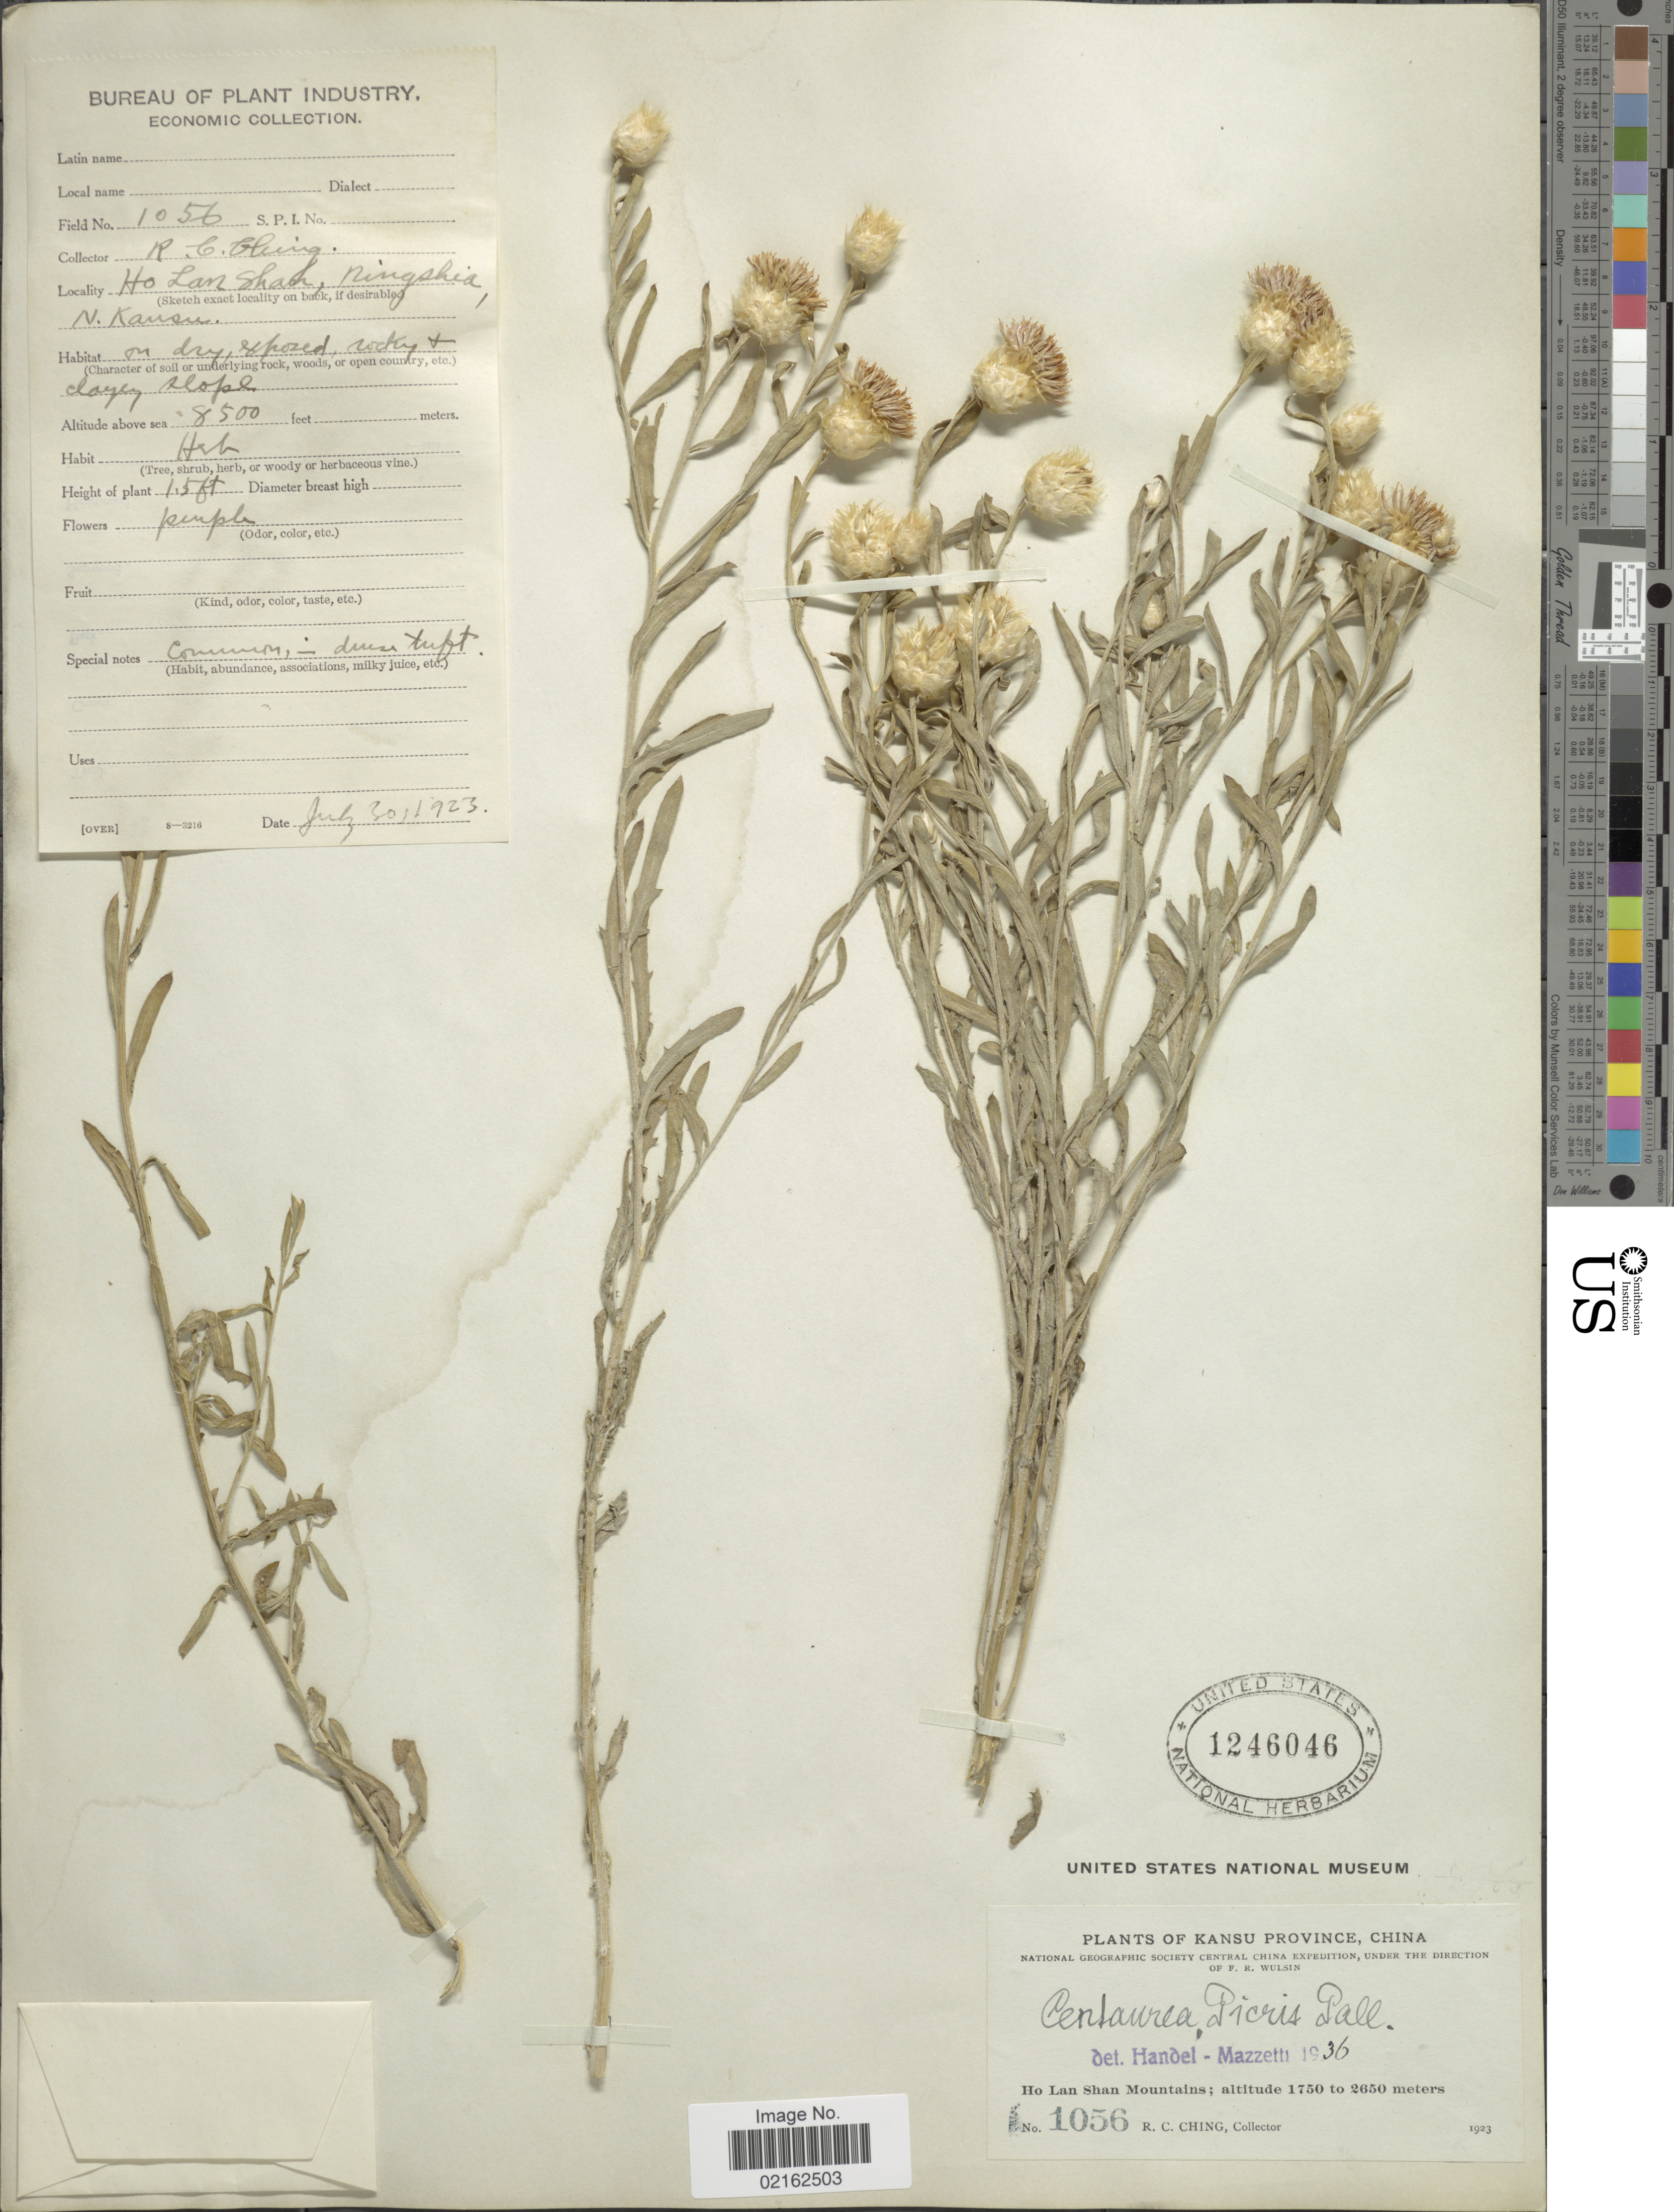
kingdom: Plantae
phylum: Tracheophyta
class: Magnoliopsida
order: Asterales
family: Asteraceae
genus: Acroptilon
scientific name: Acroptilon repens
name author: (L.) DC.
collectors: R. C. Ching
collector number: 1056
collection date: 1923-07-30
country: China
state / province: Gansu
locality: Ho Lan Shah, Ningshia, N. Kansu, Kansu Province, Ho Lan Shan Mountains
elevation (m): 2591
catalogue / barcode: US 1246046